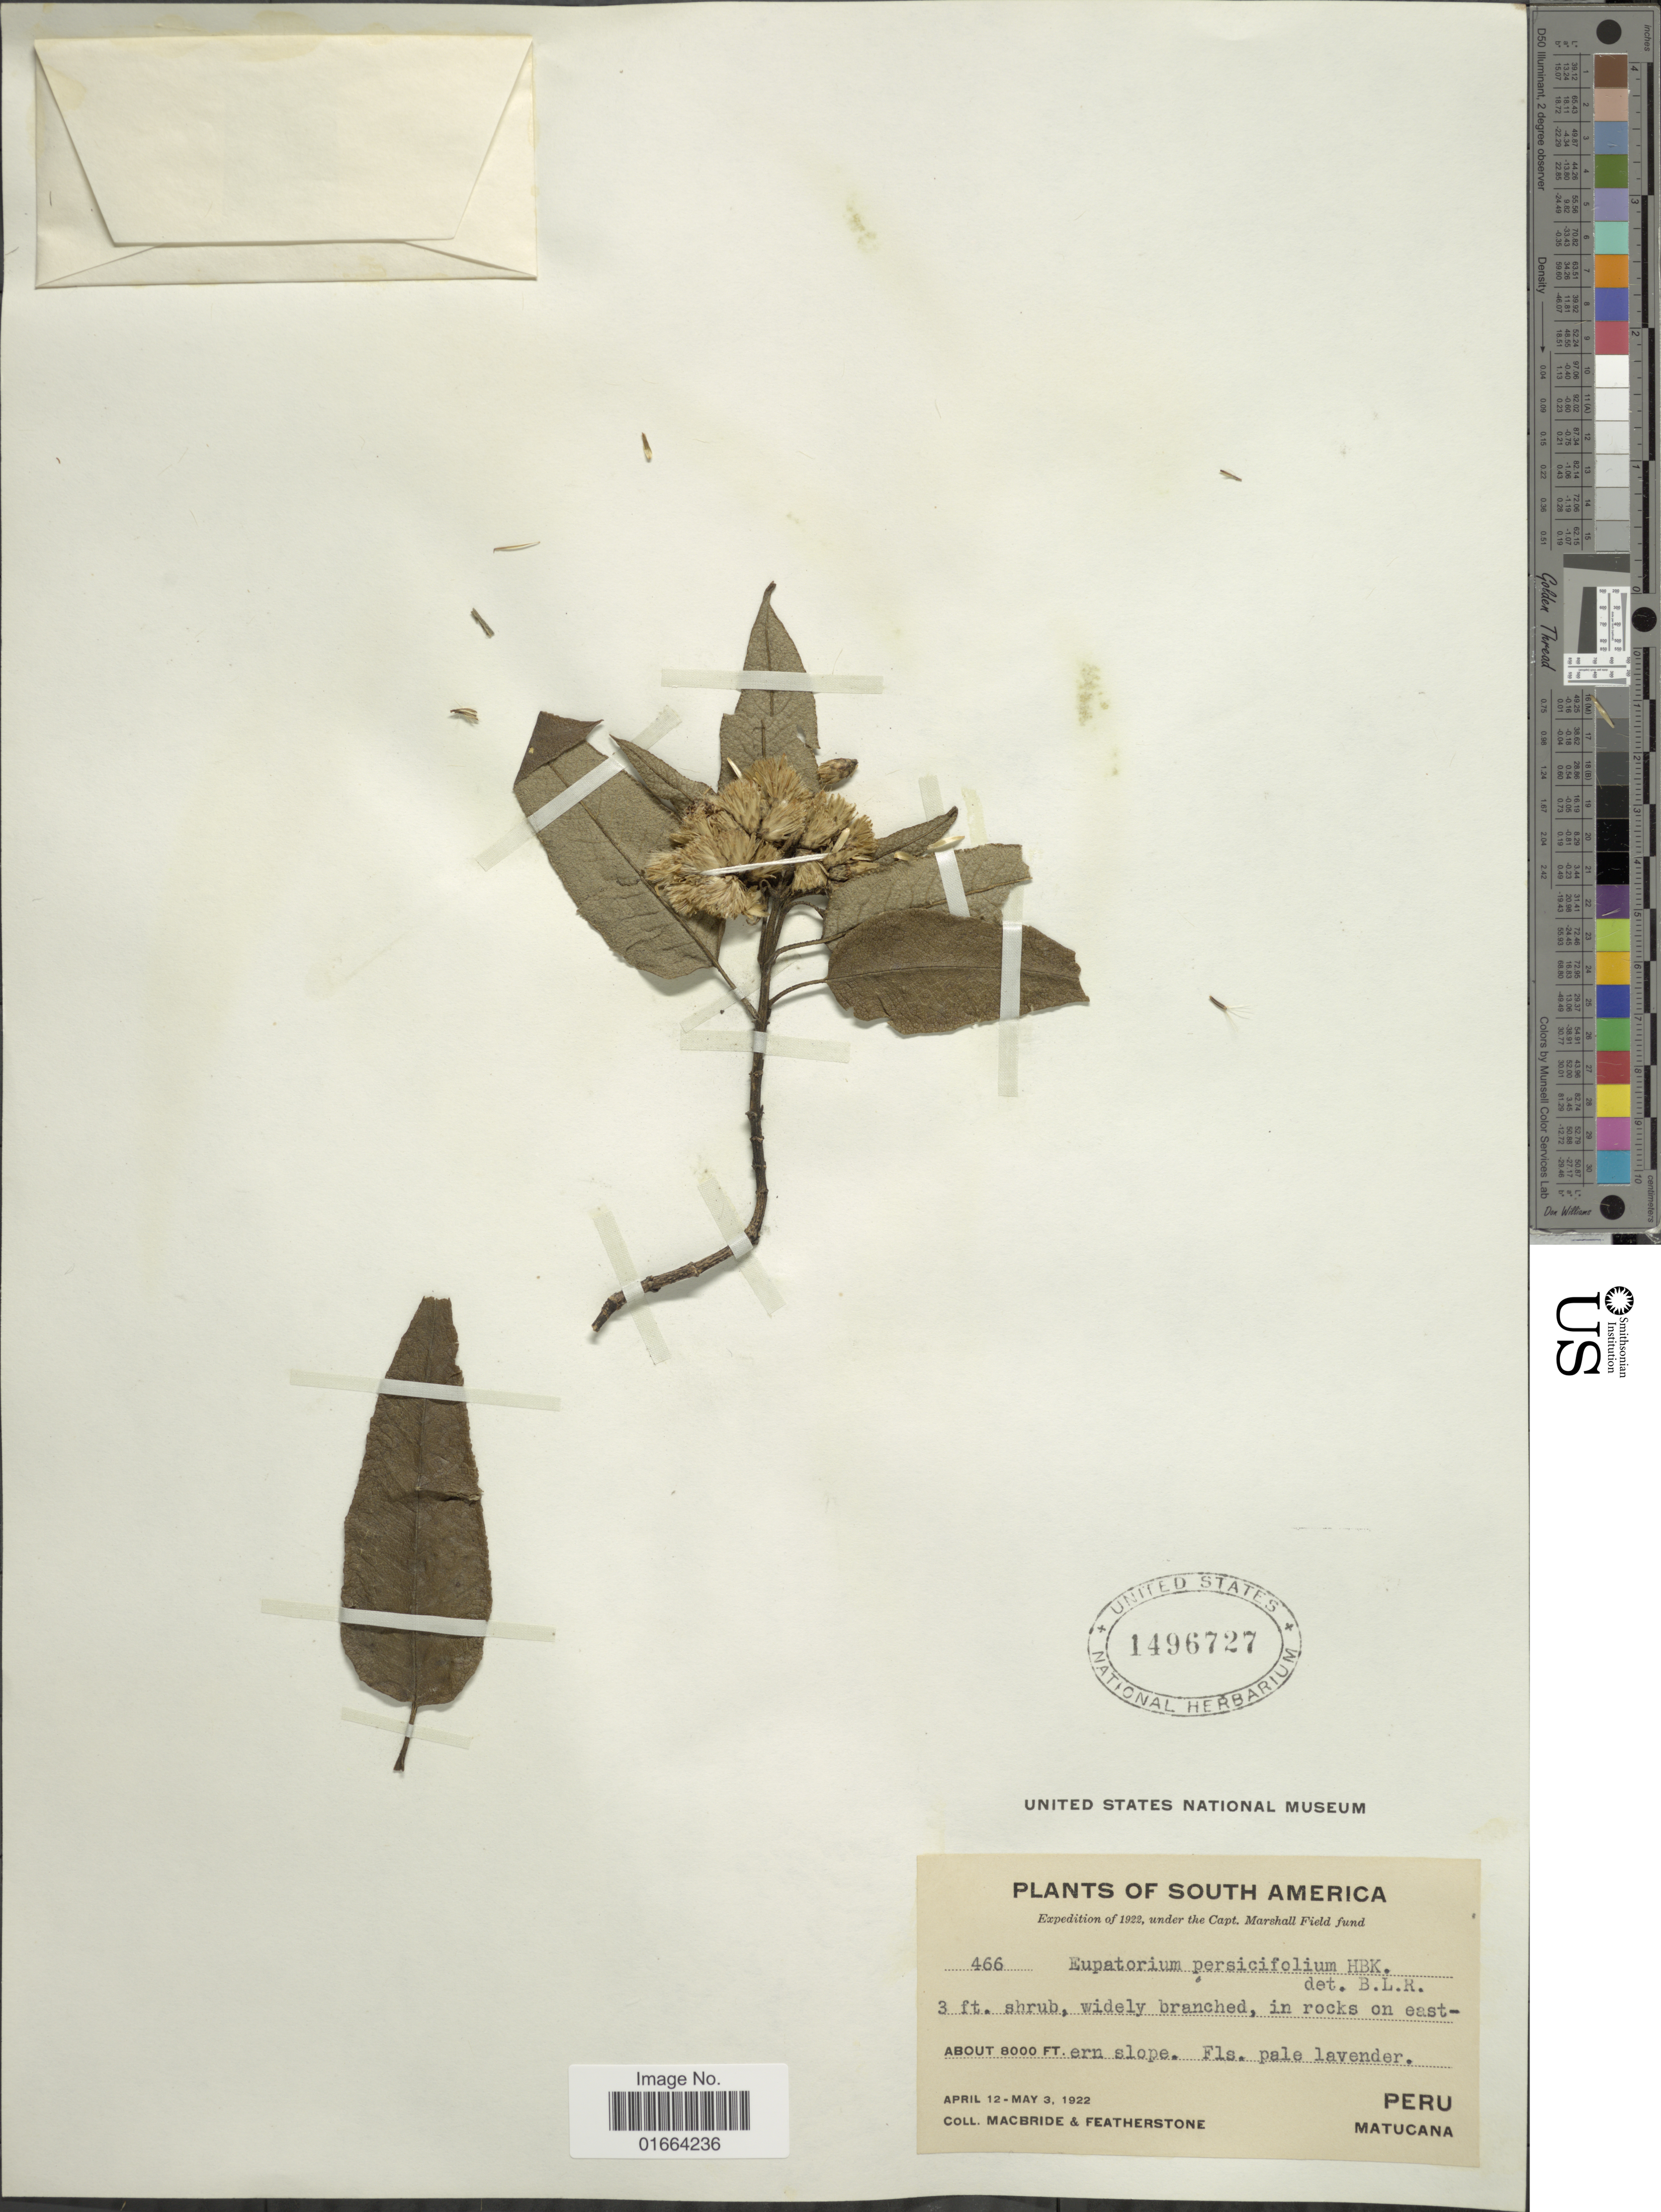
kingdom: Plantae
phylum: Tracheophyta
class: Magnoliopsida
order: Asterales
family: Asteraceae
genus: Aristeguietia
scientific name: Aristeguietia discolor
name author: (DC.) R.M. King & H. Rob.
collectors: Macbride, -- & -. Featherstone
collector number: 466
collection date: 1922-04-12/1922-05-03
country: Peru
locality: Matucana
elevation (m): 2438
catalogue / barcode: US 1496727